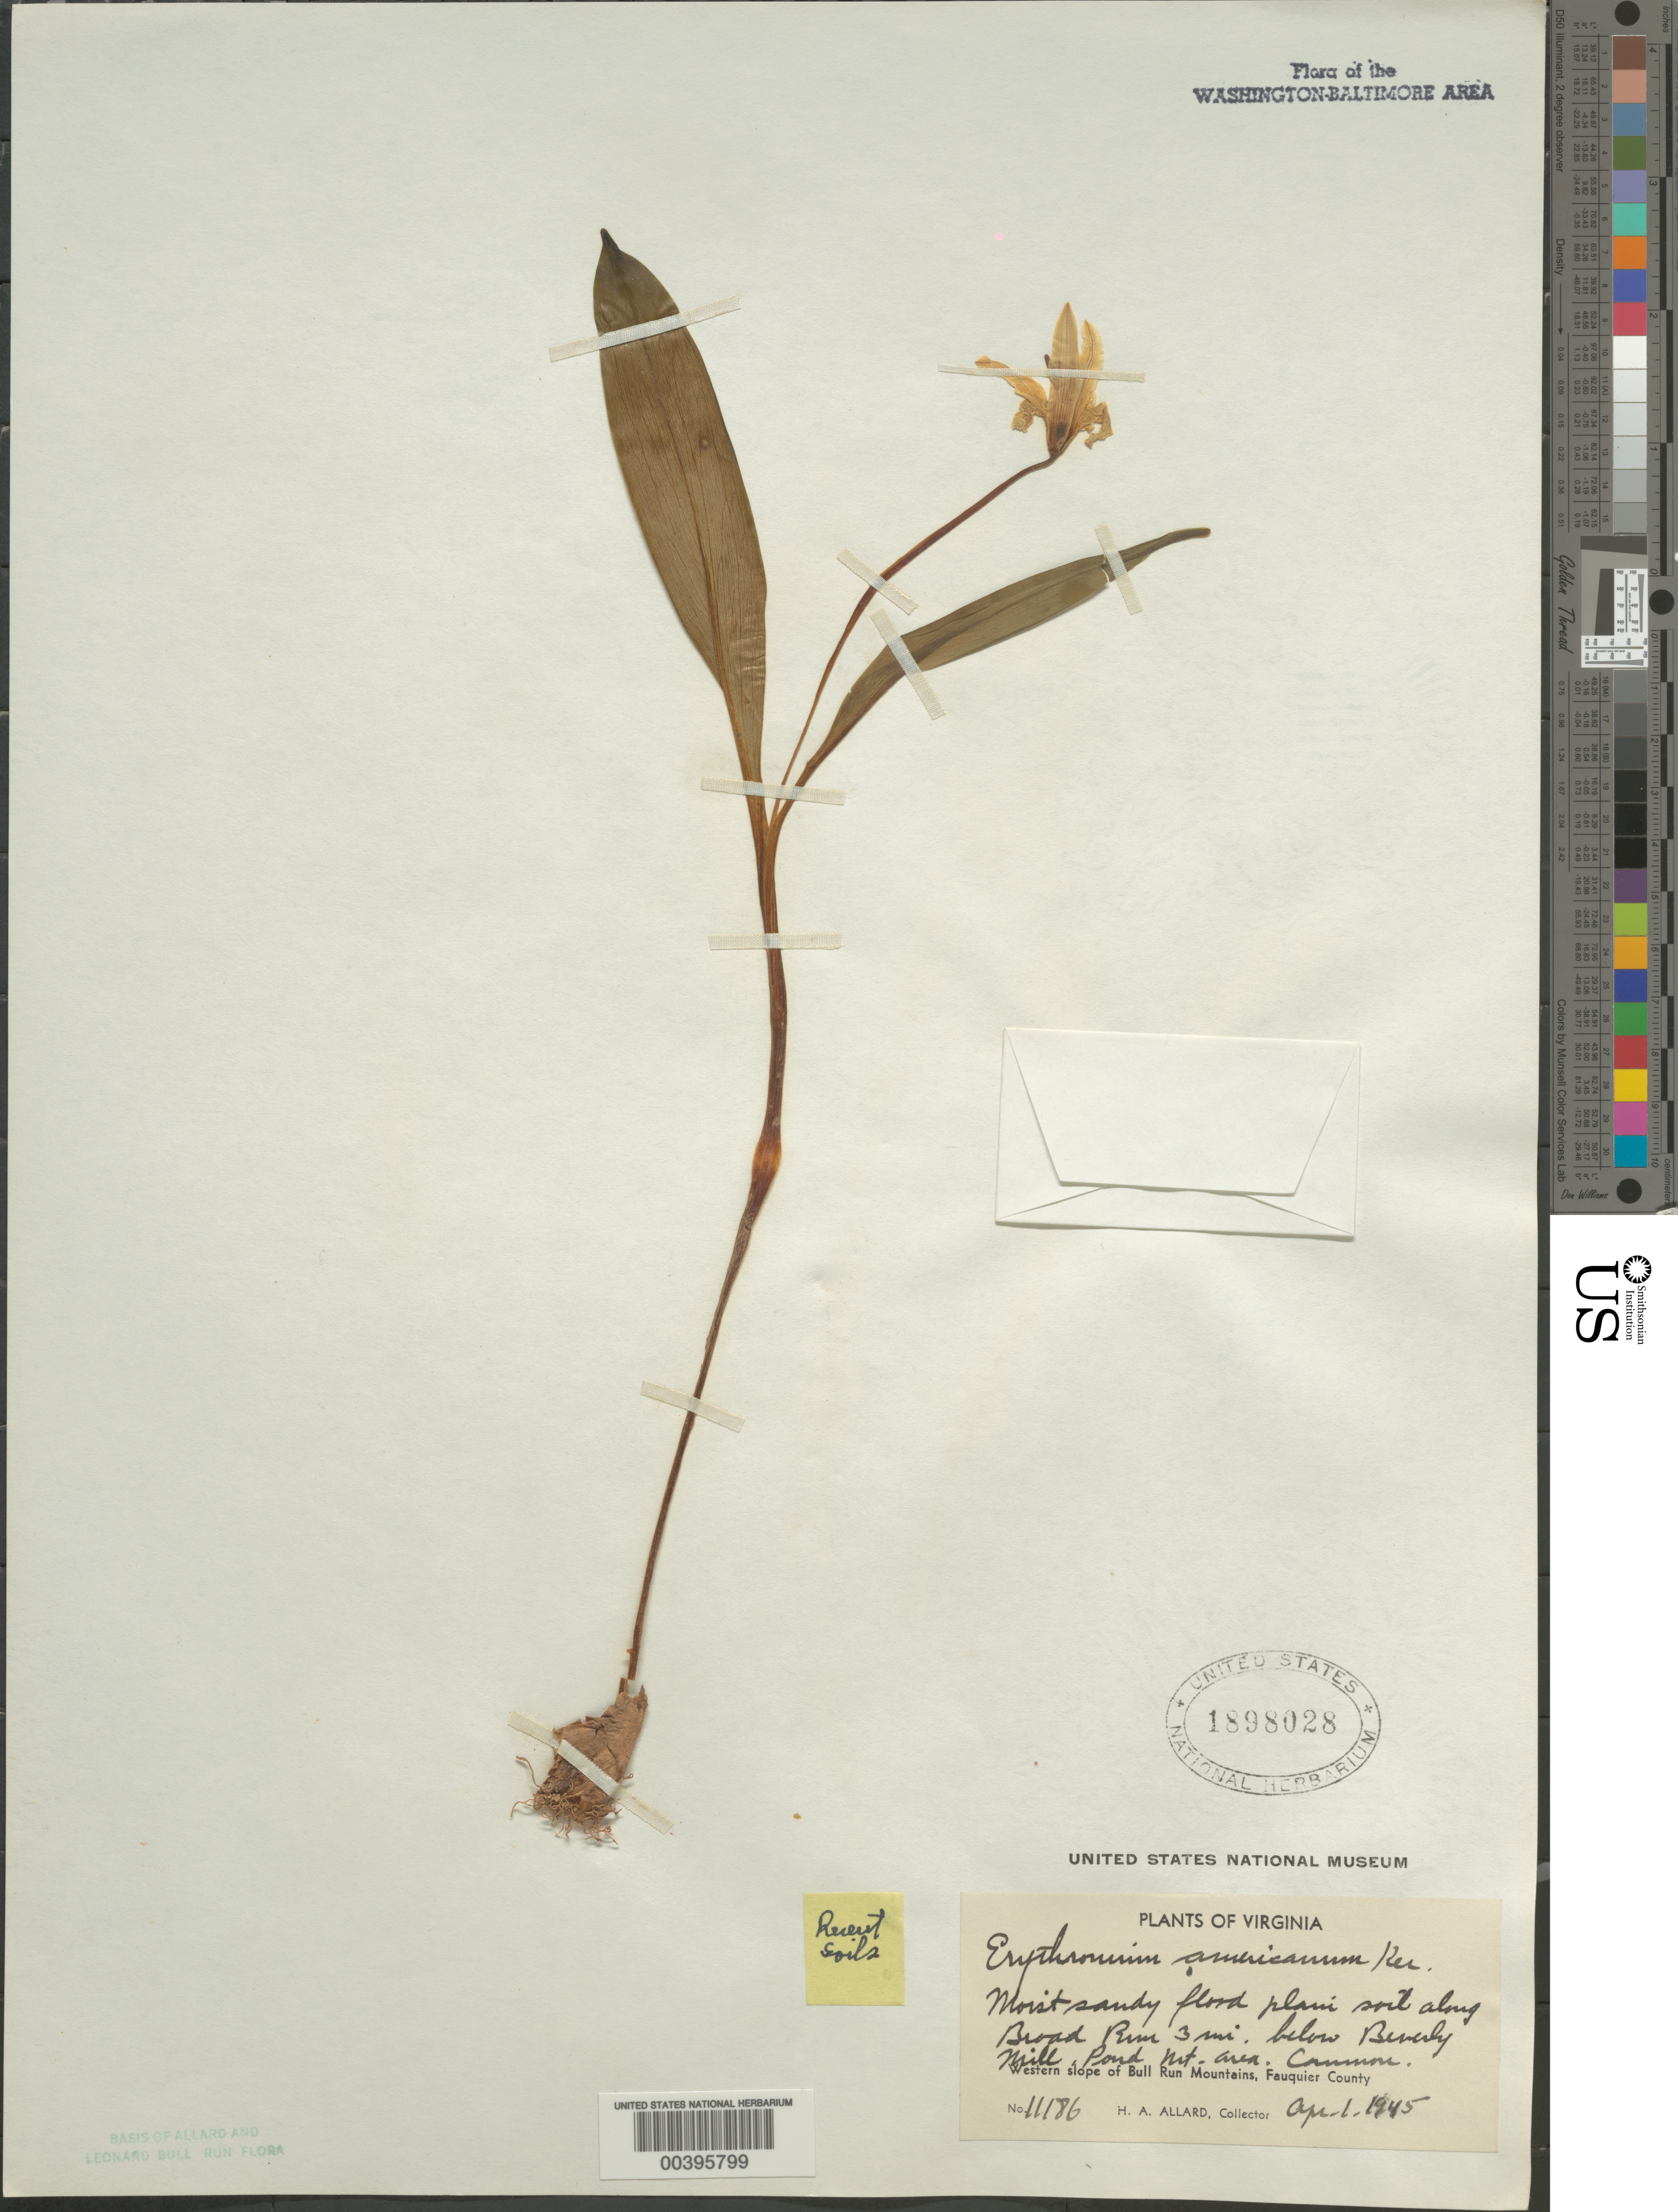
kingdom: Plantae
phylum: Tracheophyta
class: Liliopsida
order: Liliales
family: Liliaceae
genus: Erythronium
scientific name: Erythronium americanum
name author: Ker Gawl.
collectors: H. A. Allard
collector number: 11186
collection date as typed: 01 Apr 1945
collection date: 1945-04-01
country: United States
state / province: Virginia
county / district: Fauquier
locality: Broad Run, below Beverley Mill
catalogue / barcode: US 1898028